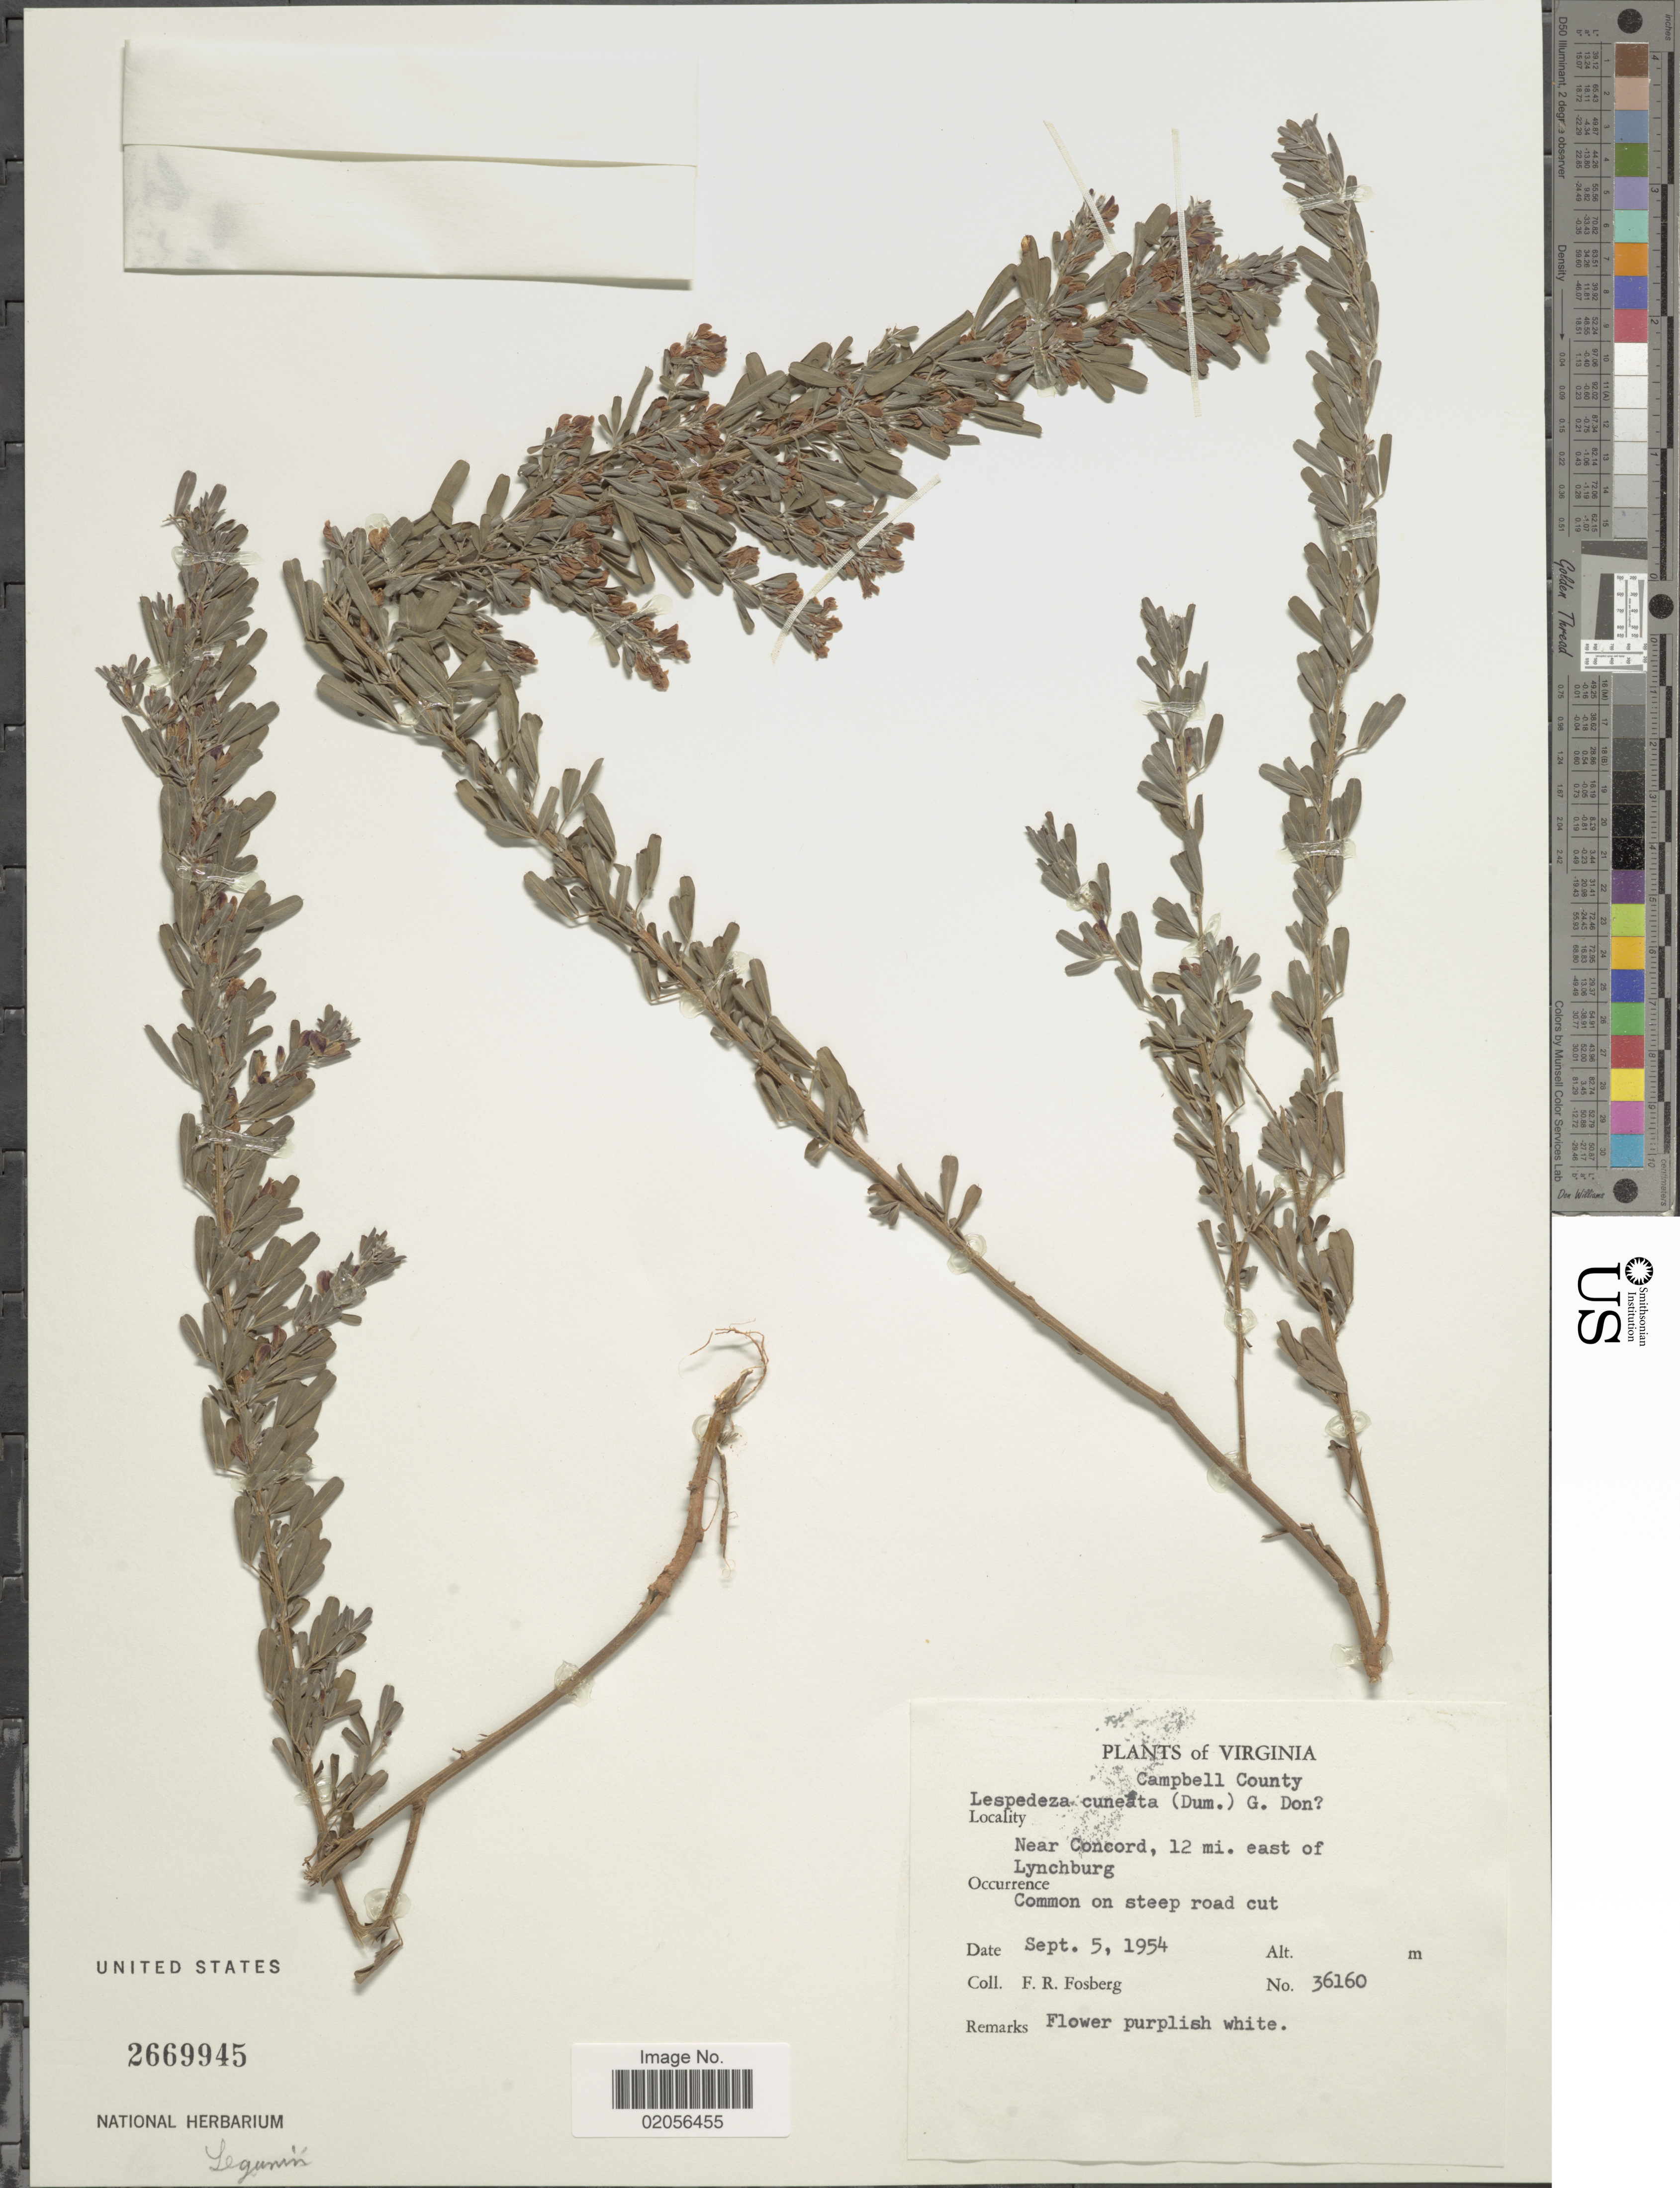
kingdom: Plantae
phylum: Tracheophyta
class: Magnoliopsida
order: Fabales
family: Fabaceae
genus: Lespedeza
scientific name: Lespedeza cuneata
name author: (Dum. Cours.) G. Don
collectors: F. R. Fosberg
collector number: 36160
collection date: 1954-09-05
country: United States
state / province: Virginia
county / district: Campbell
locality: Campbell County, Near Concord, 12 mi east of Lynchburg, Occurrence Common on steep road cut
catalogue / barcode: US 2669945